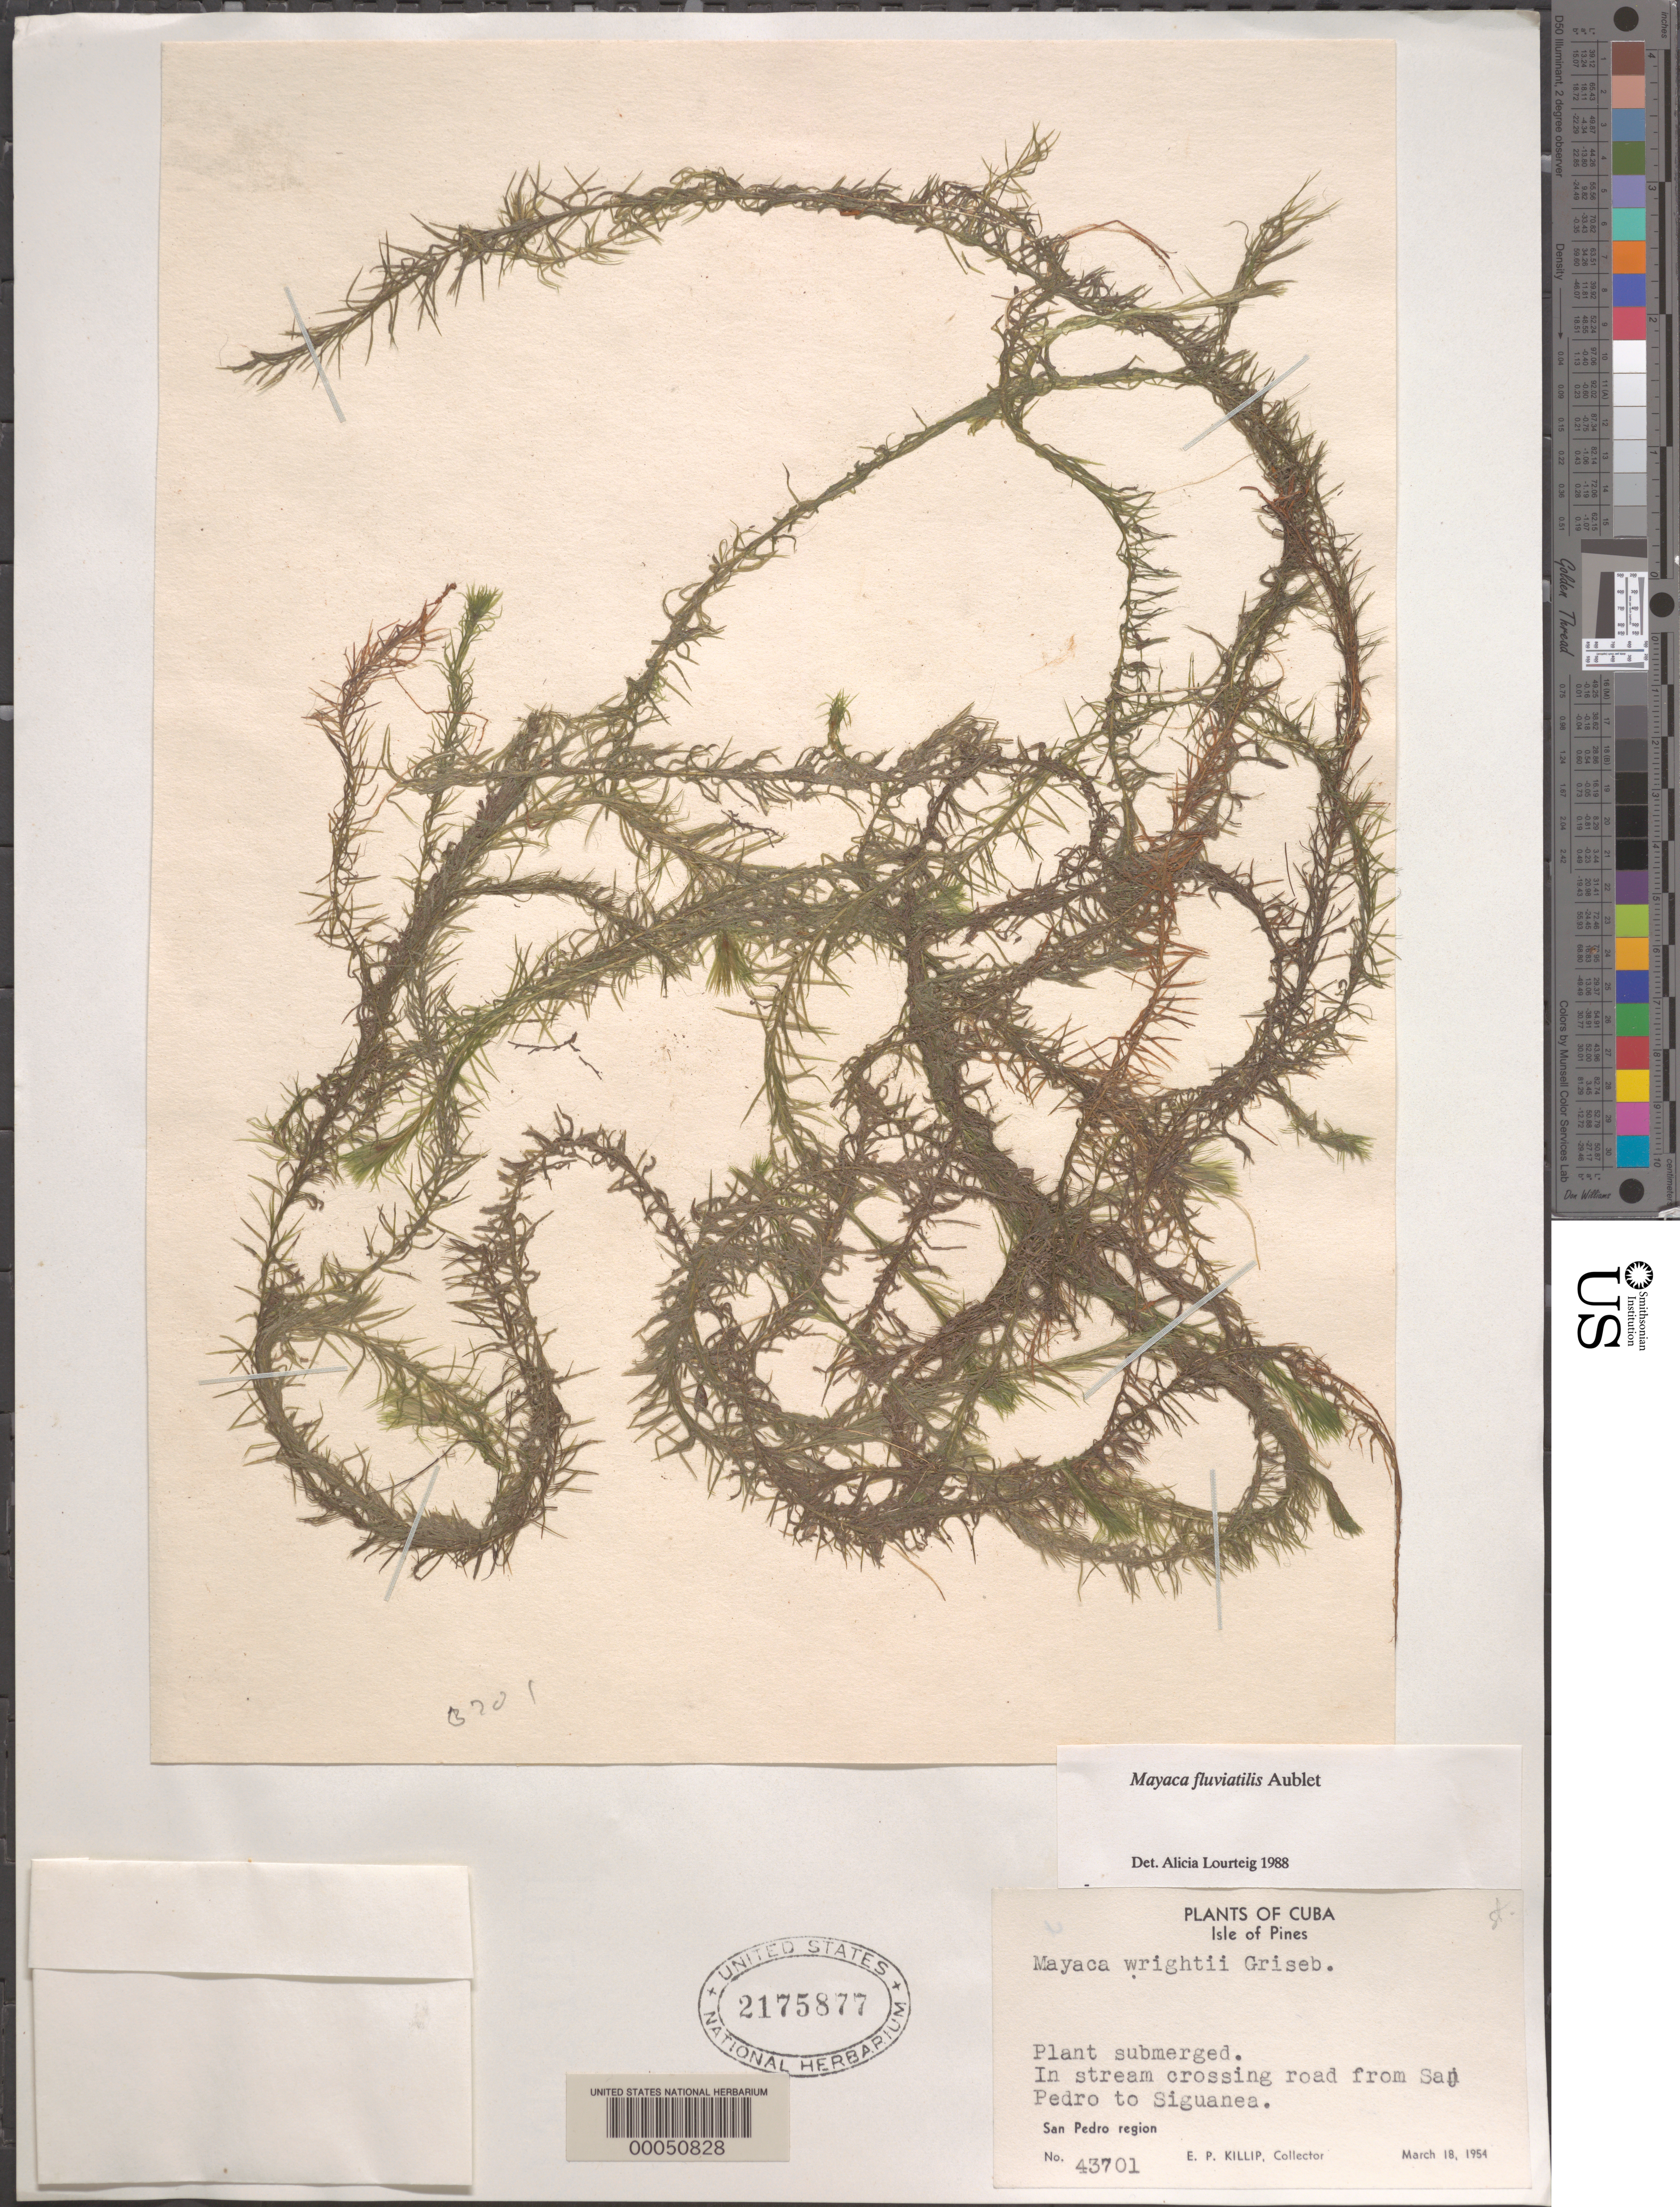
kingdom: Plantae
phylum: Tracheophyta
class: Liliopsida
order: Poales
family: Mayacaceae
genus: Mayaca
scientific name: Mayaca fluviatilis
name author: Aubl.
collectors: E. P. Killip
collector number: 43701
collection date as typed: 18 Mar 1954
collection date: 1954-03-18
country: Cuba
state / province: Isla de La Juventud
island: Isla de La Juventud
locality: Isle of pines. [province originally recorded as la habana.]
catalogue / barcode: US 2175877